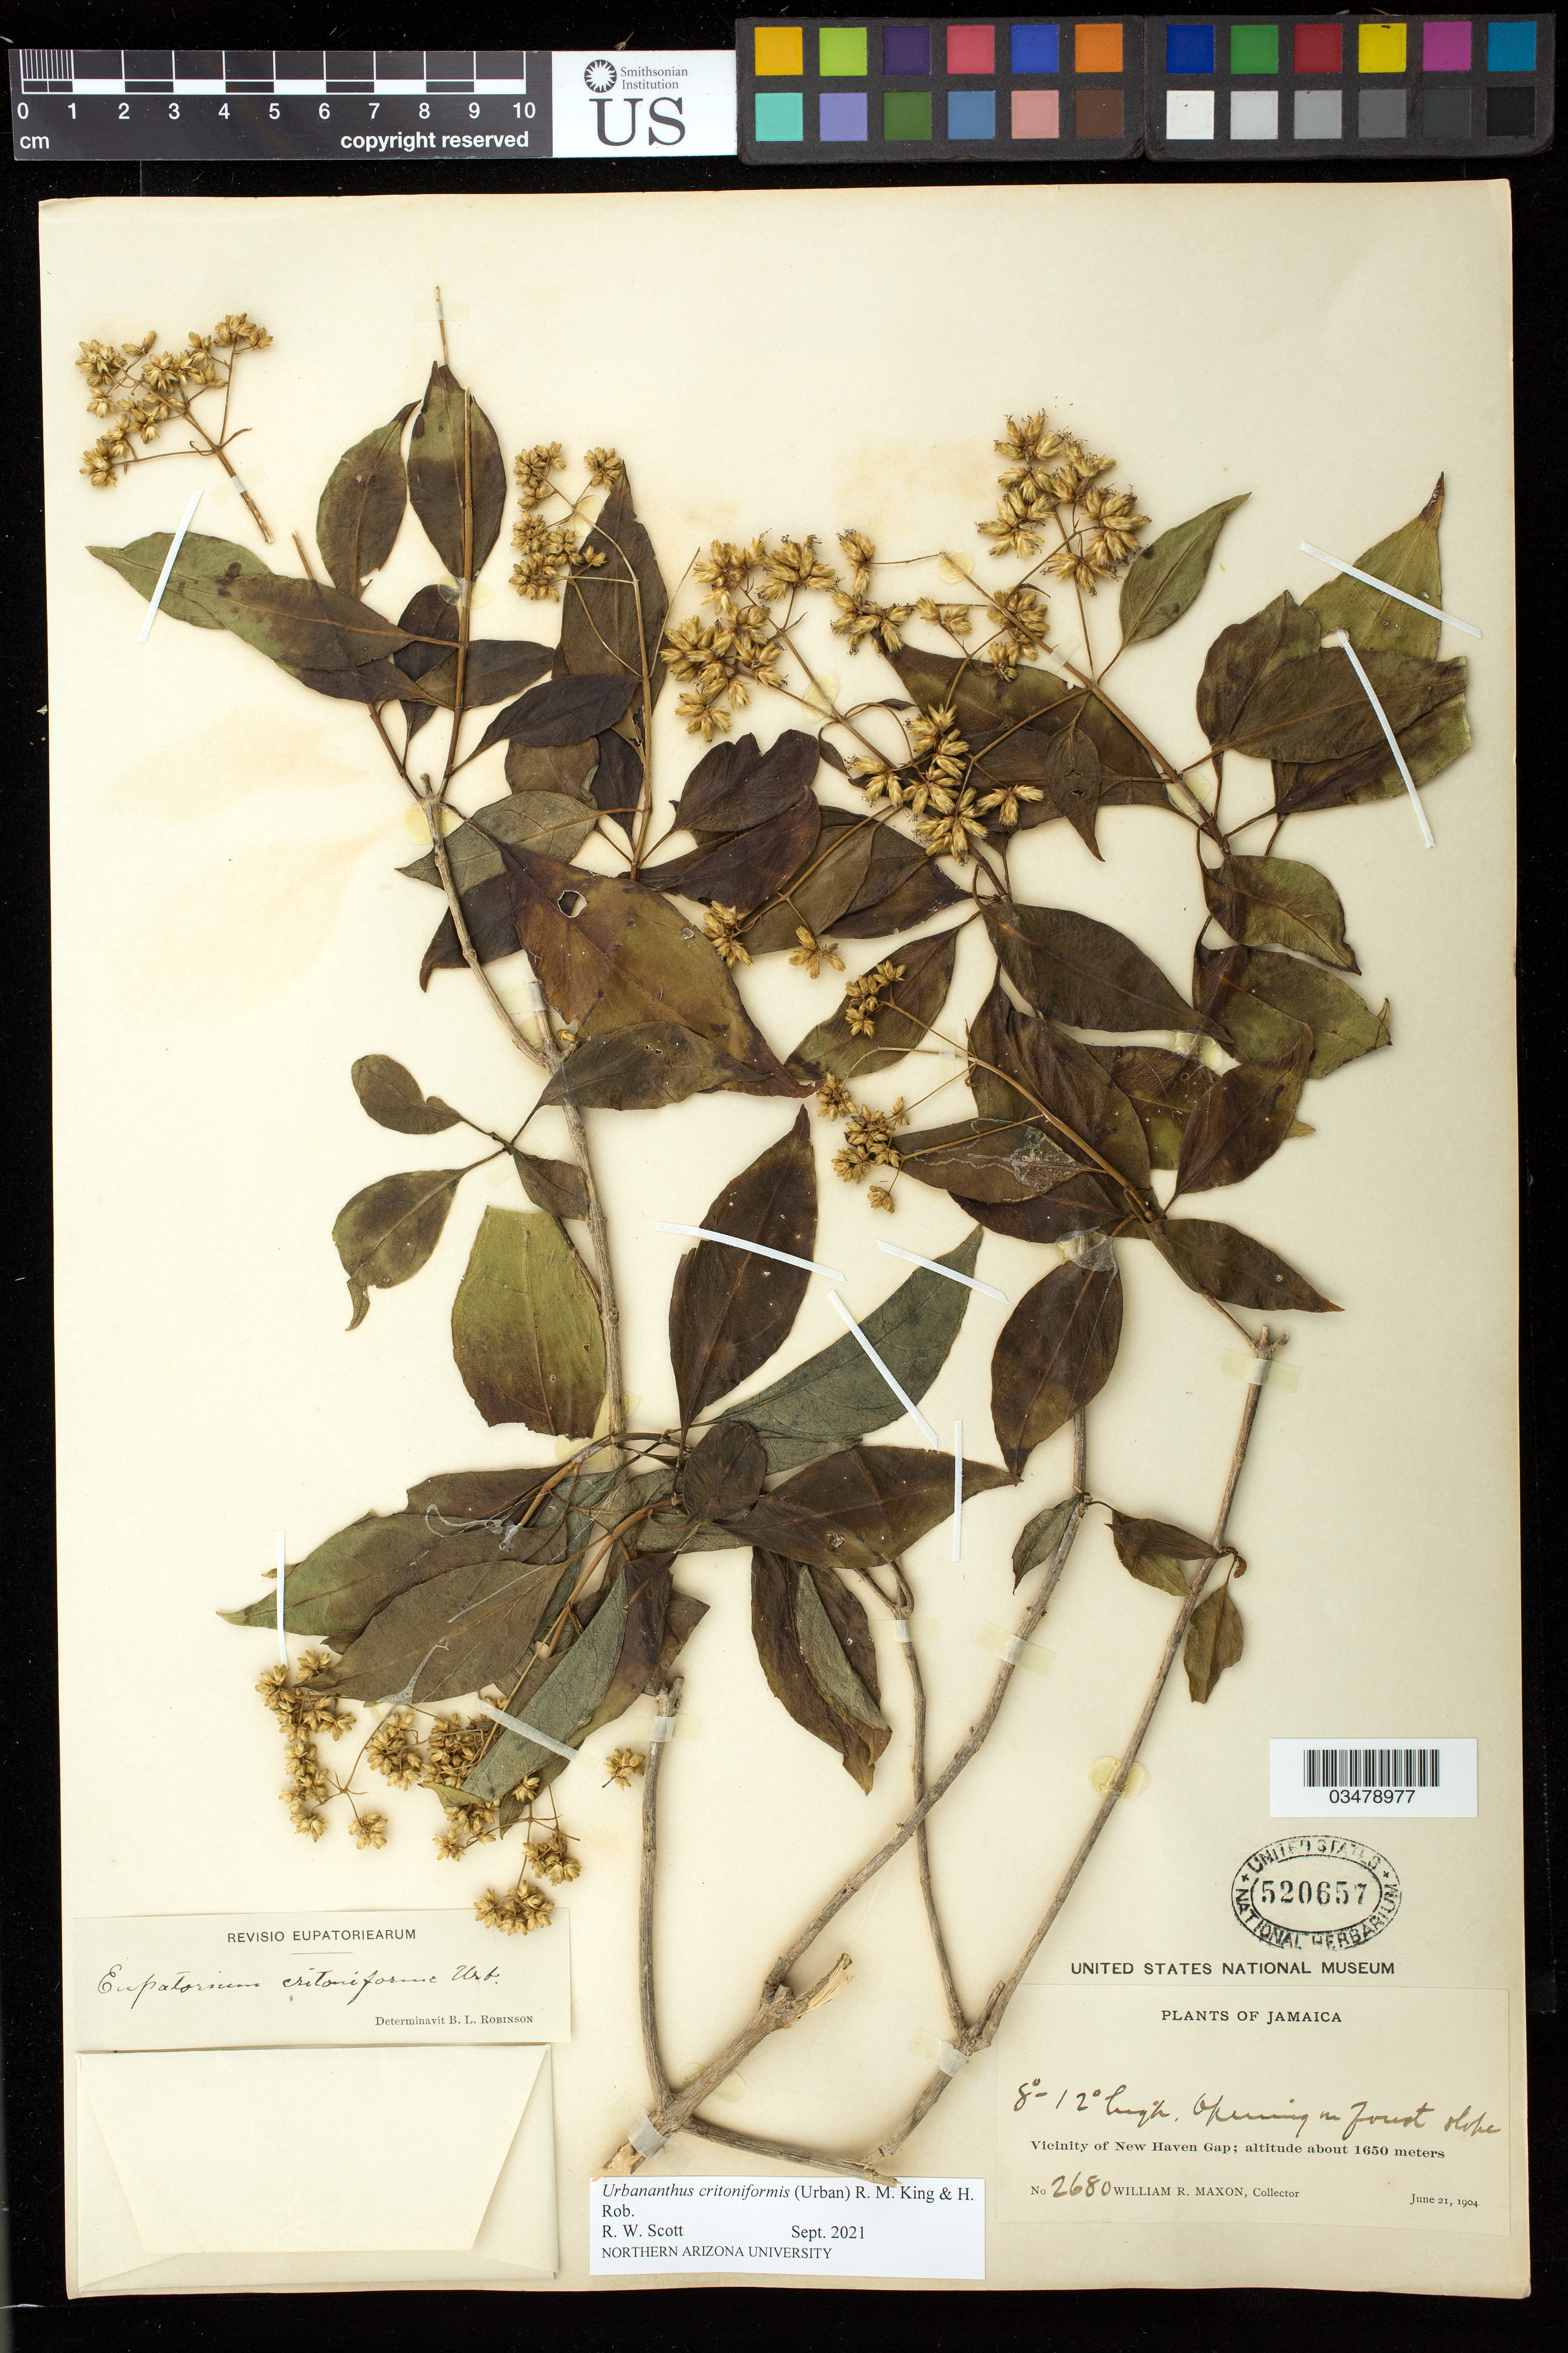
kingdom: Plantae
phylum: Tracheophyta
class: Magnoliopsida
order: Asterales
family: Asteraceae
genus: Urbananthus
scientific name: Urbananthus critoniforme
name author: (Urb.) R.M. King & H. Rob.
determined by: Scott, R. W.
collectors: W. R. Maxon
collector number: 2680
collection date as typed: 21 Jun 1904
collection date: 1904-06-21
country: Jamaica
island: Jamaica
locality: Open mountain slope. Vicinity of New Haven Gap.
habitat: Opening in forest slope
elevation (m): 1650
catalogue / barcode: US 520657